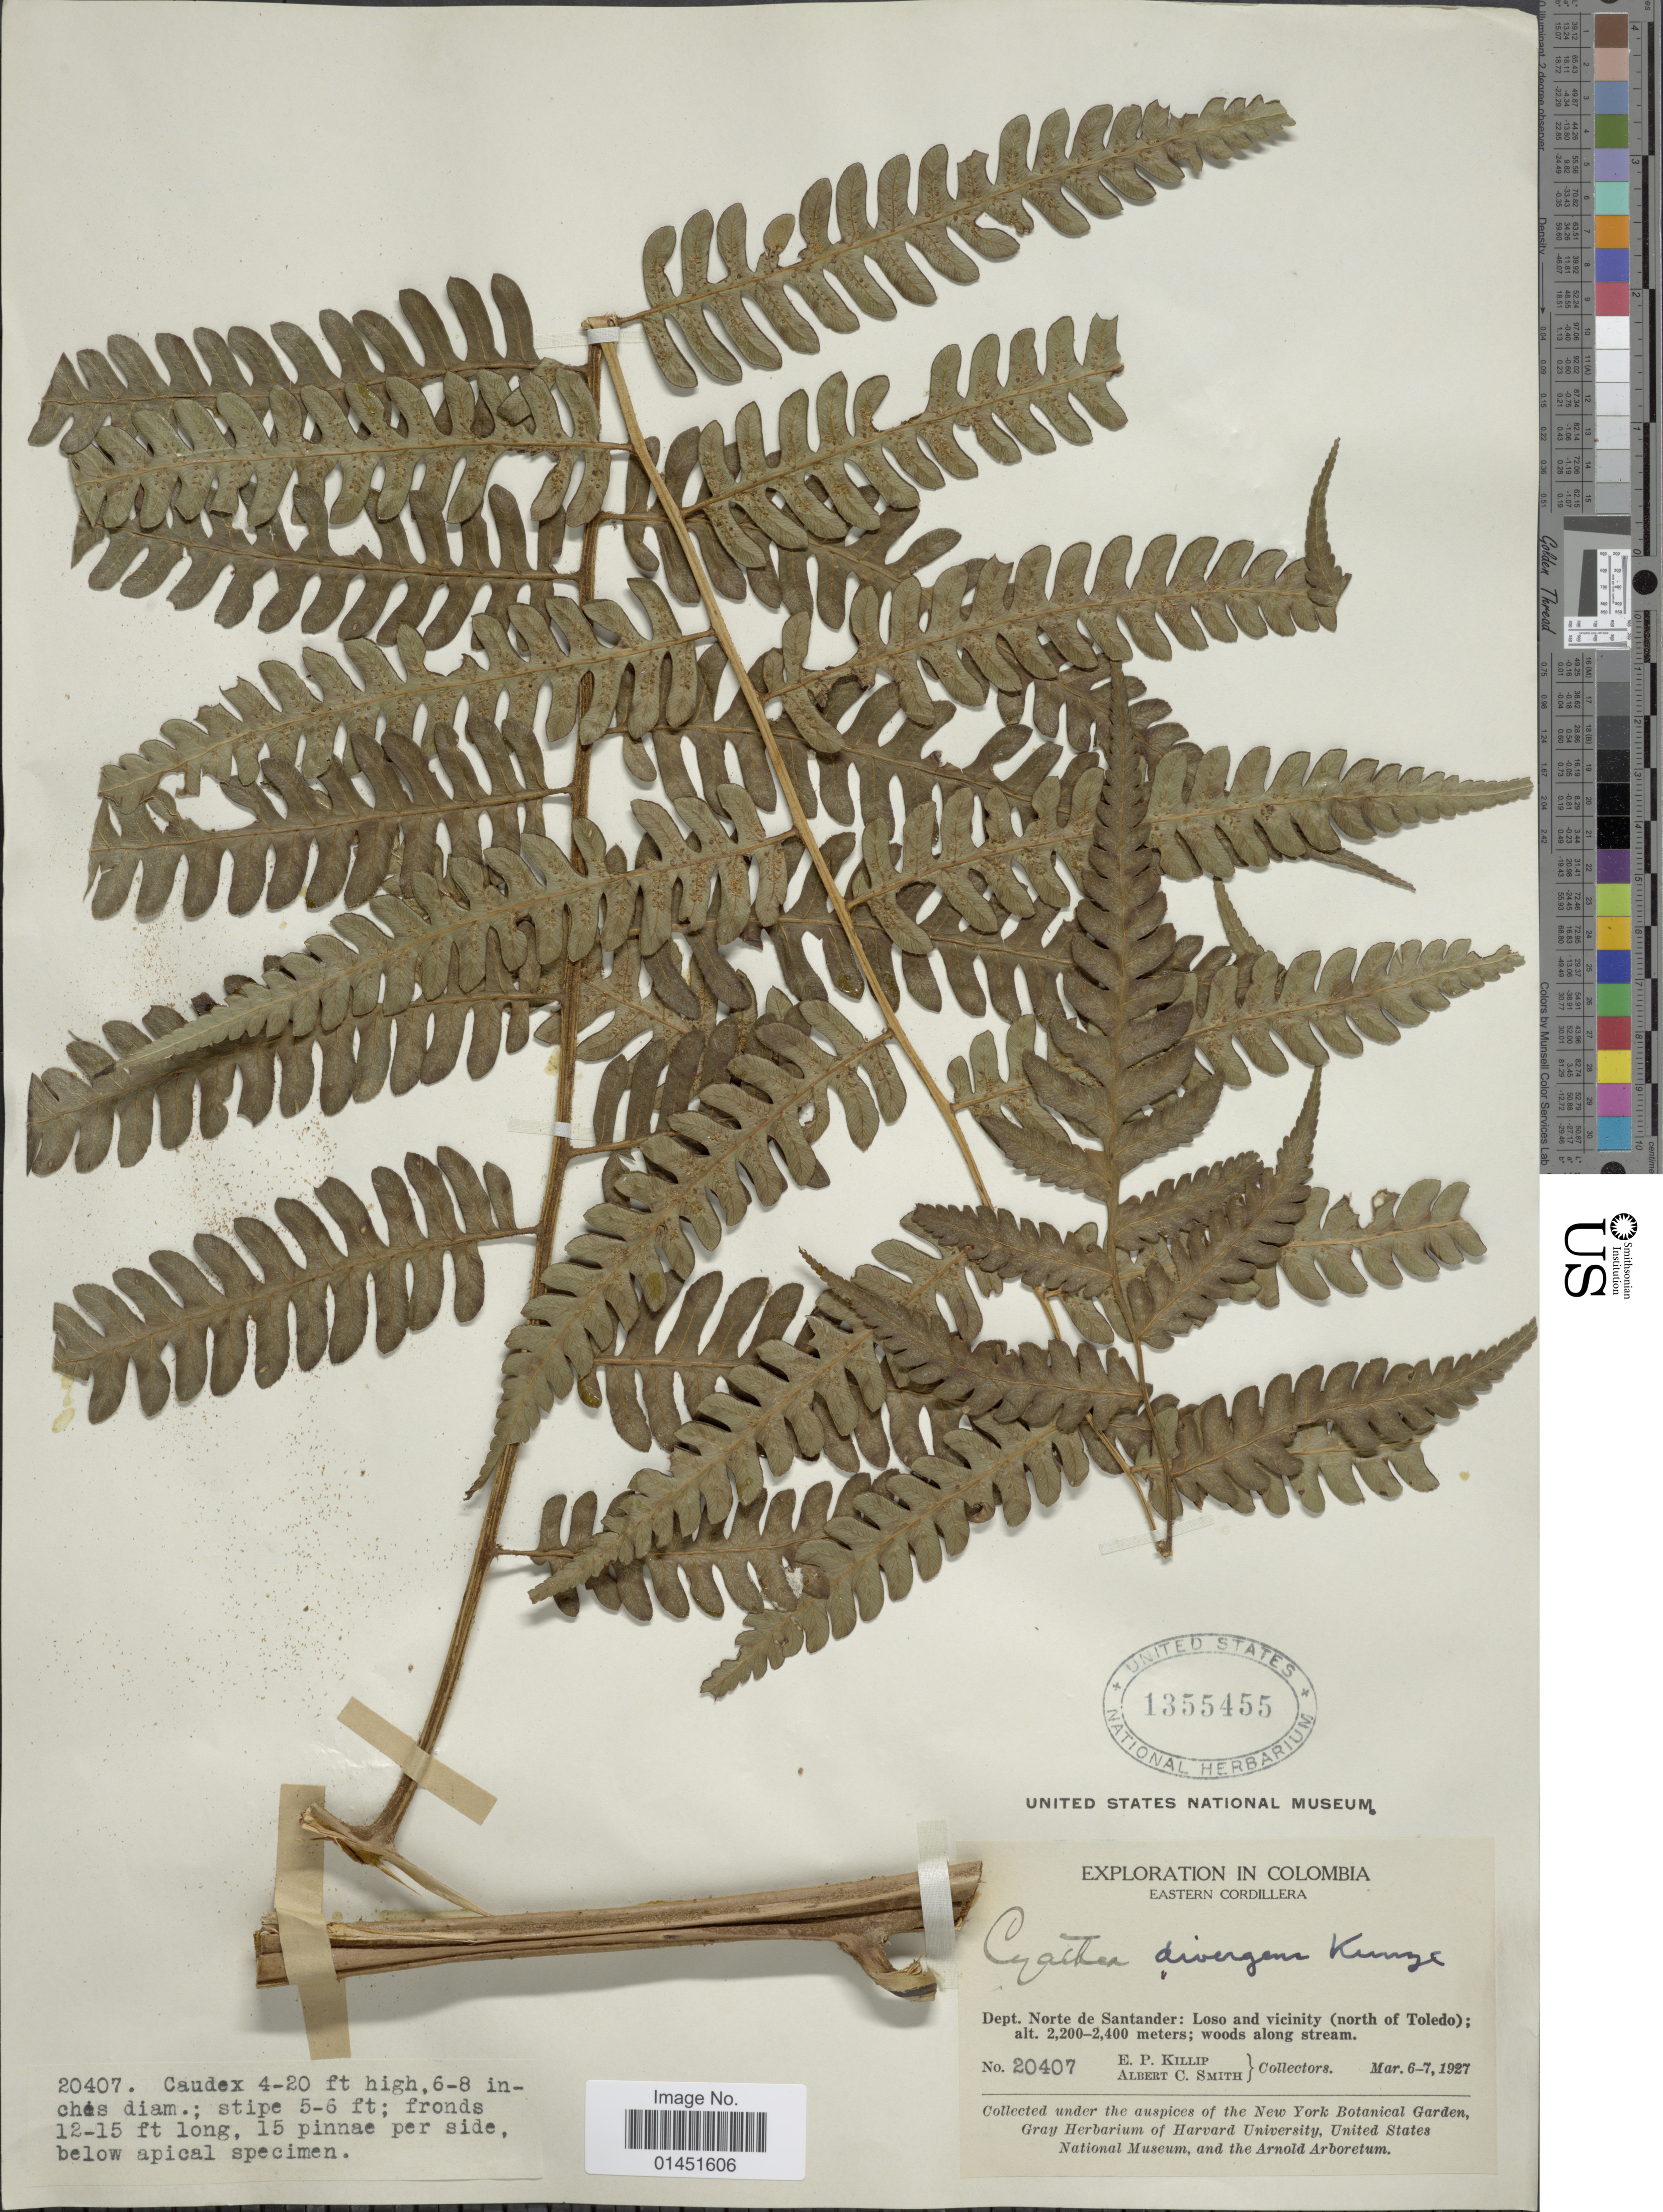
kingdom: Plantae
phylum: Tracheophyta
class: Polypodiopsida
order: Cyatheales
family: Cyatheaceae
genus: Cyathea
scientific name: Cyathea divergens var. divergens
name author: Kunze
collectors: E. P. Killip & A. C. Smith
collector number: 20407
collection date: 1927-03-06/1927-03-07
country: Colombia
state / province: Norte de Santander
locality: Eastern Cordillera, Loso and vicinity (north of Toledo)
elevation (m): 2200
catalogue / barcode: US 1355455